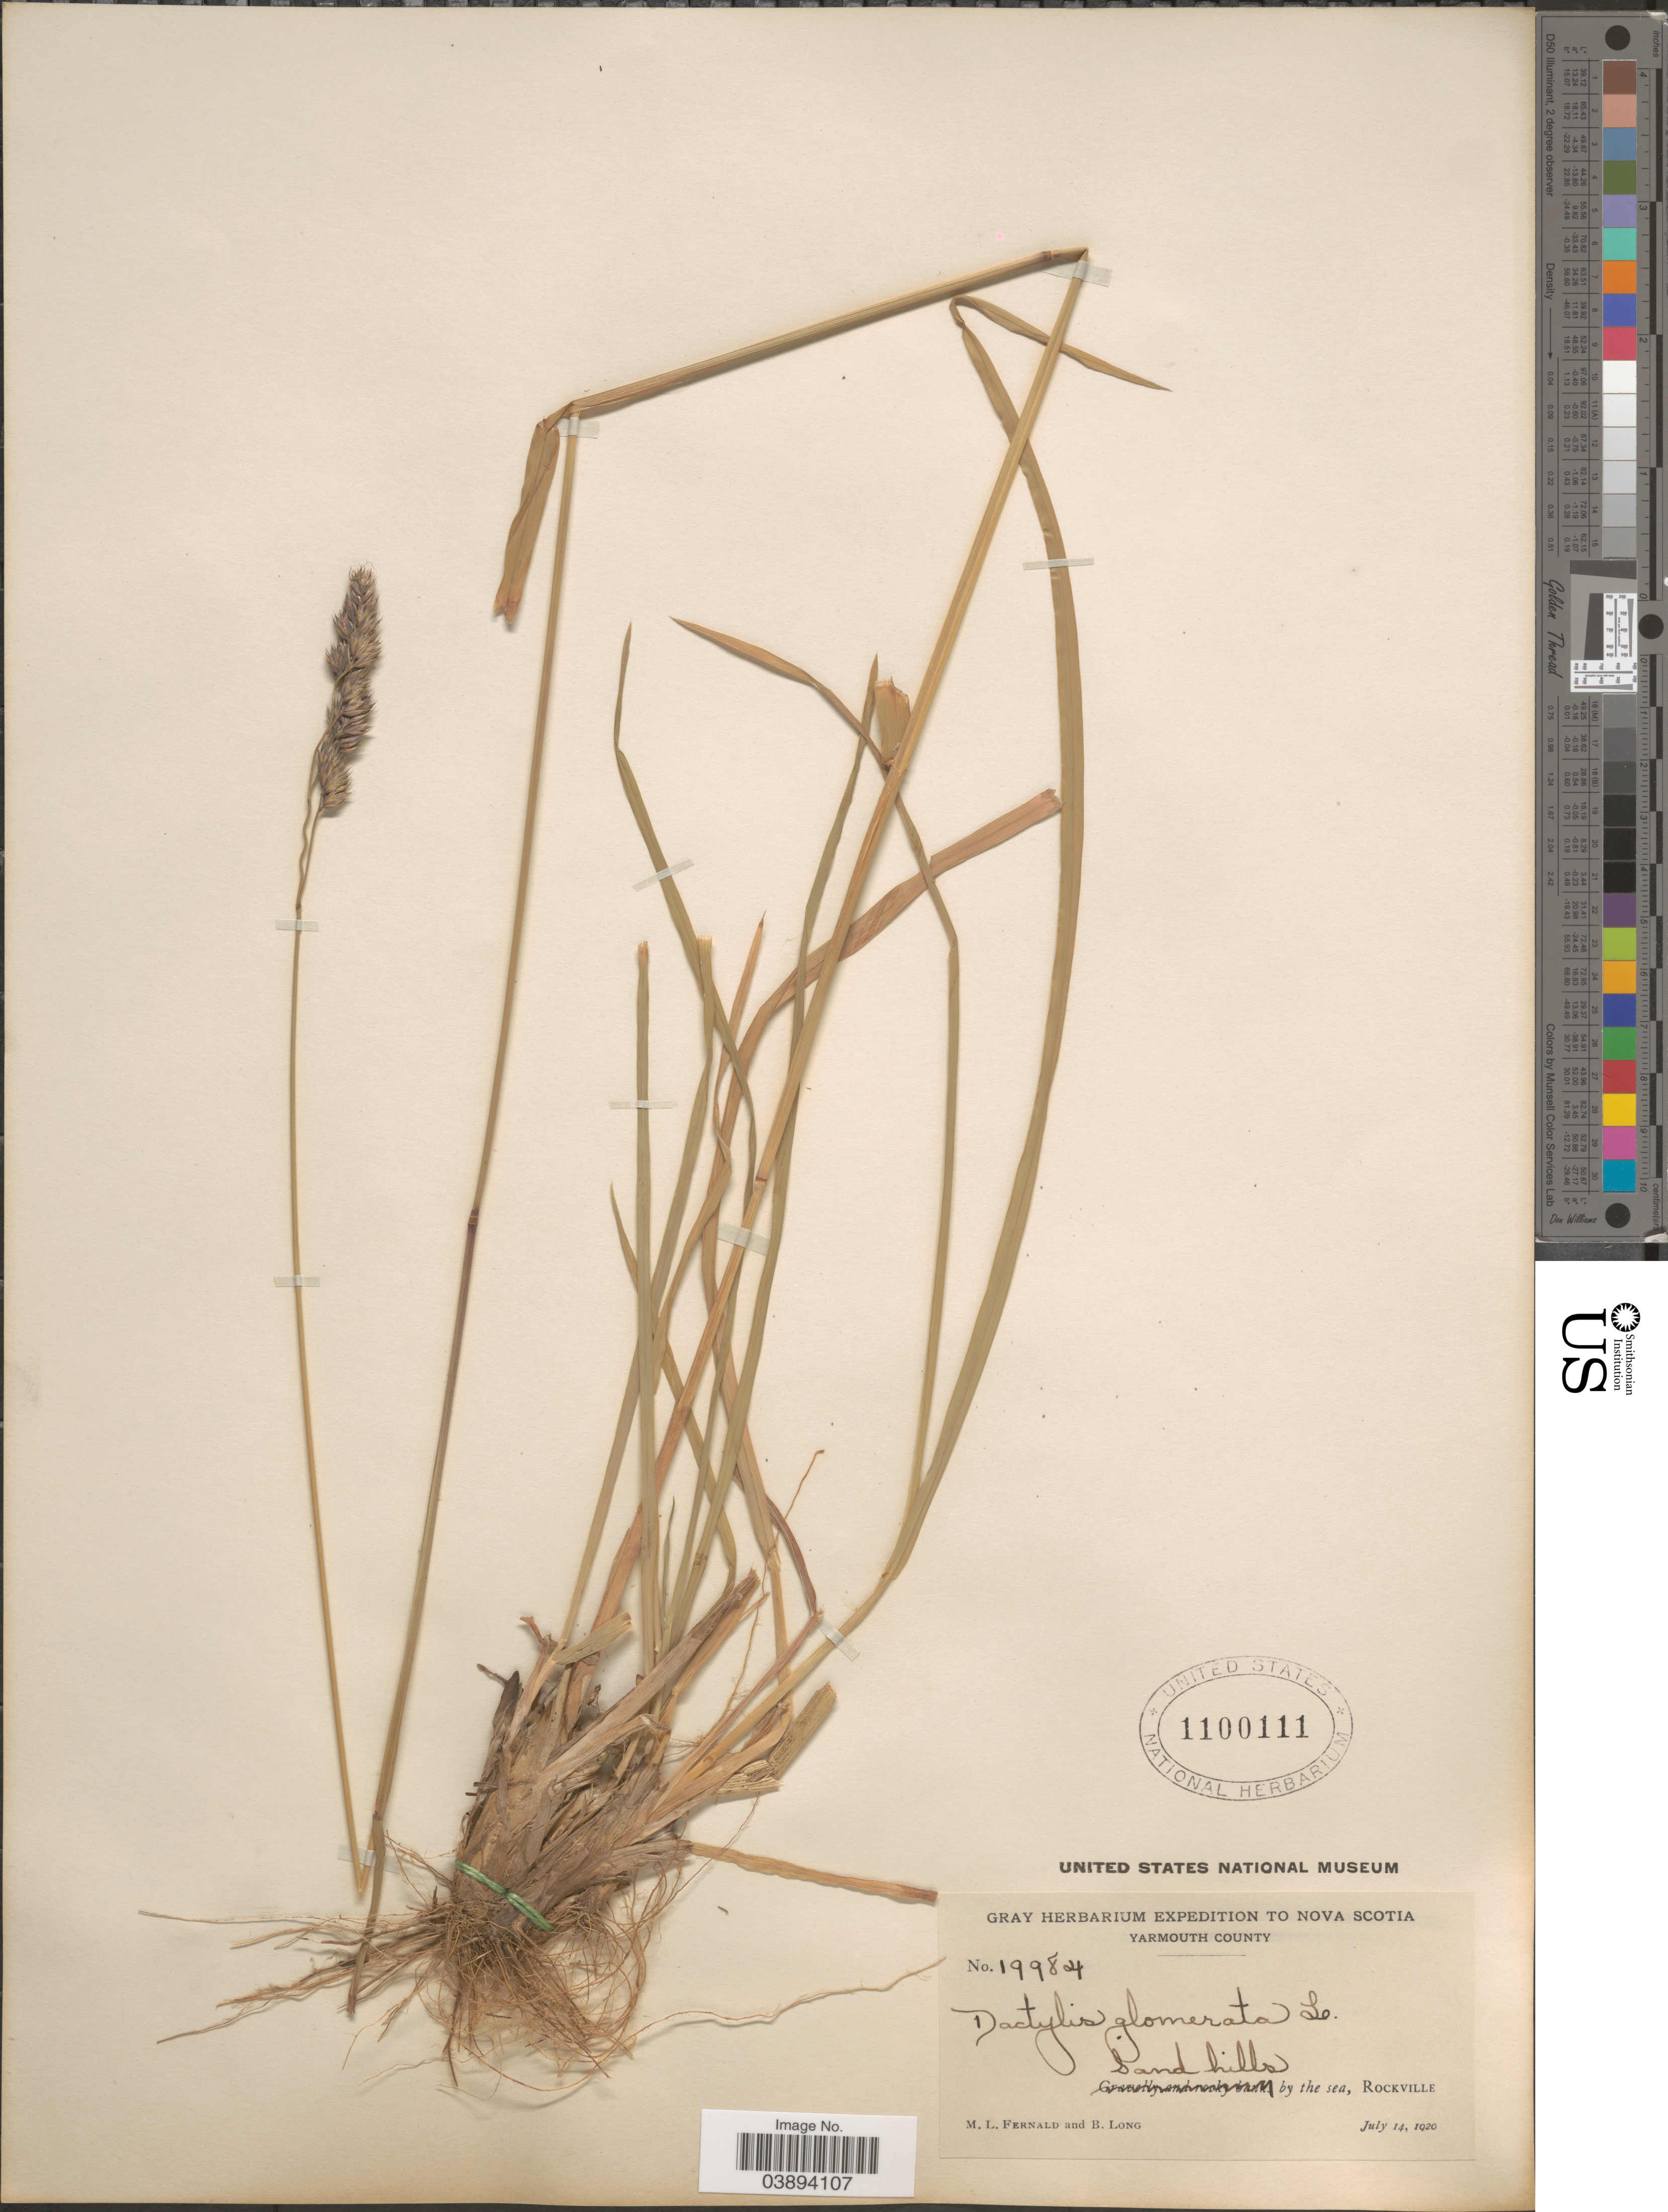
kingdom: Plantae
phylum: Tracheophyta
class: Liliopsida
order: Poales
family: Poaceae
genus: Dactylis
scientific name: Dactylis glomerata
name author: L.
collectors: M. L. Fernald & B. Long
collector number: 19984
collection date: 1920-07-14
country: Canada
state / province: Nova Scotia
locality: Yarmouth County. Sand hills by the sea, Rockville.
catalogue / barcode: US 1100111